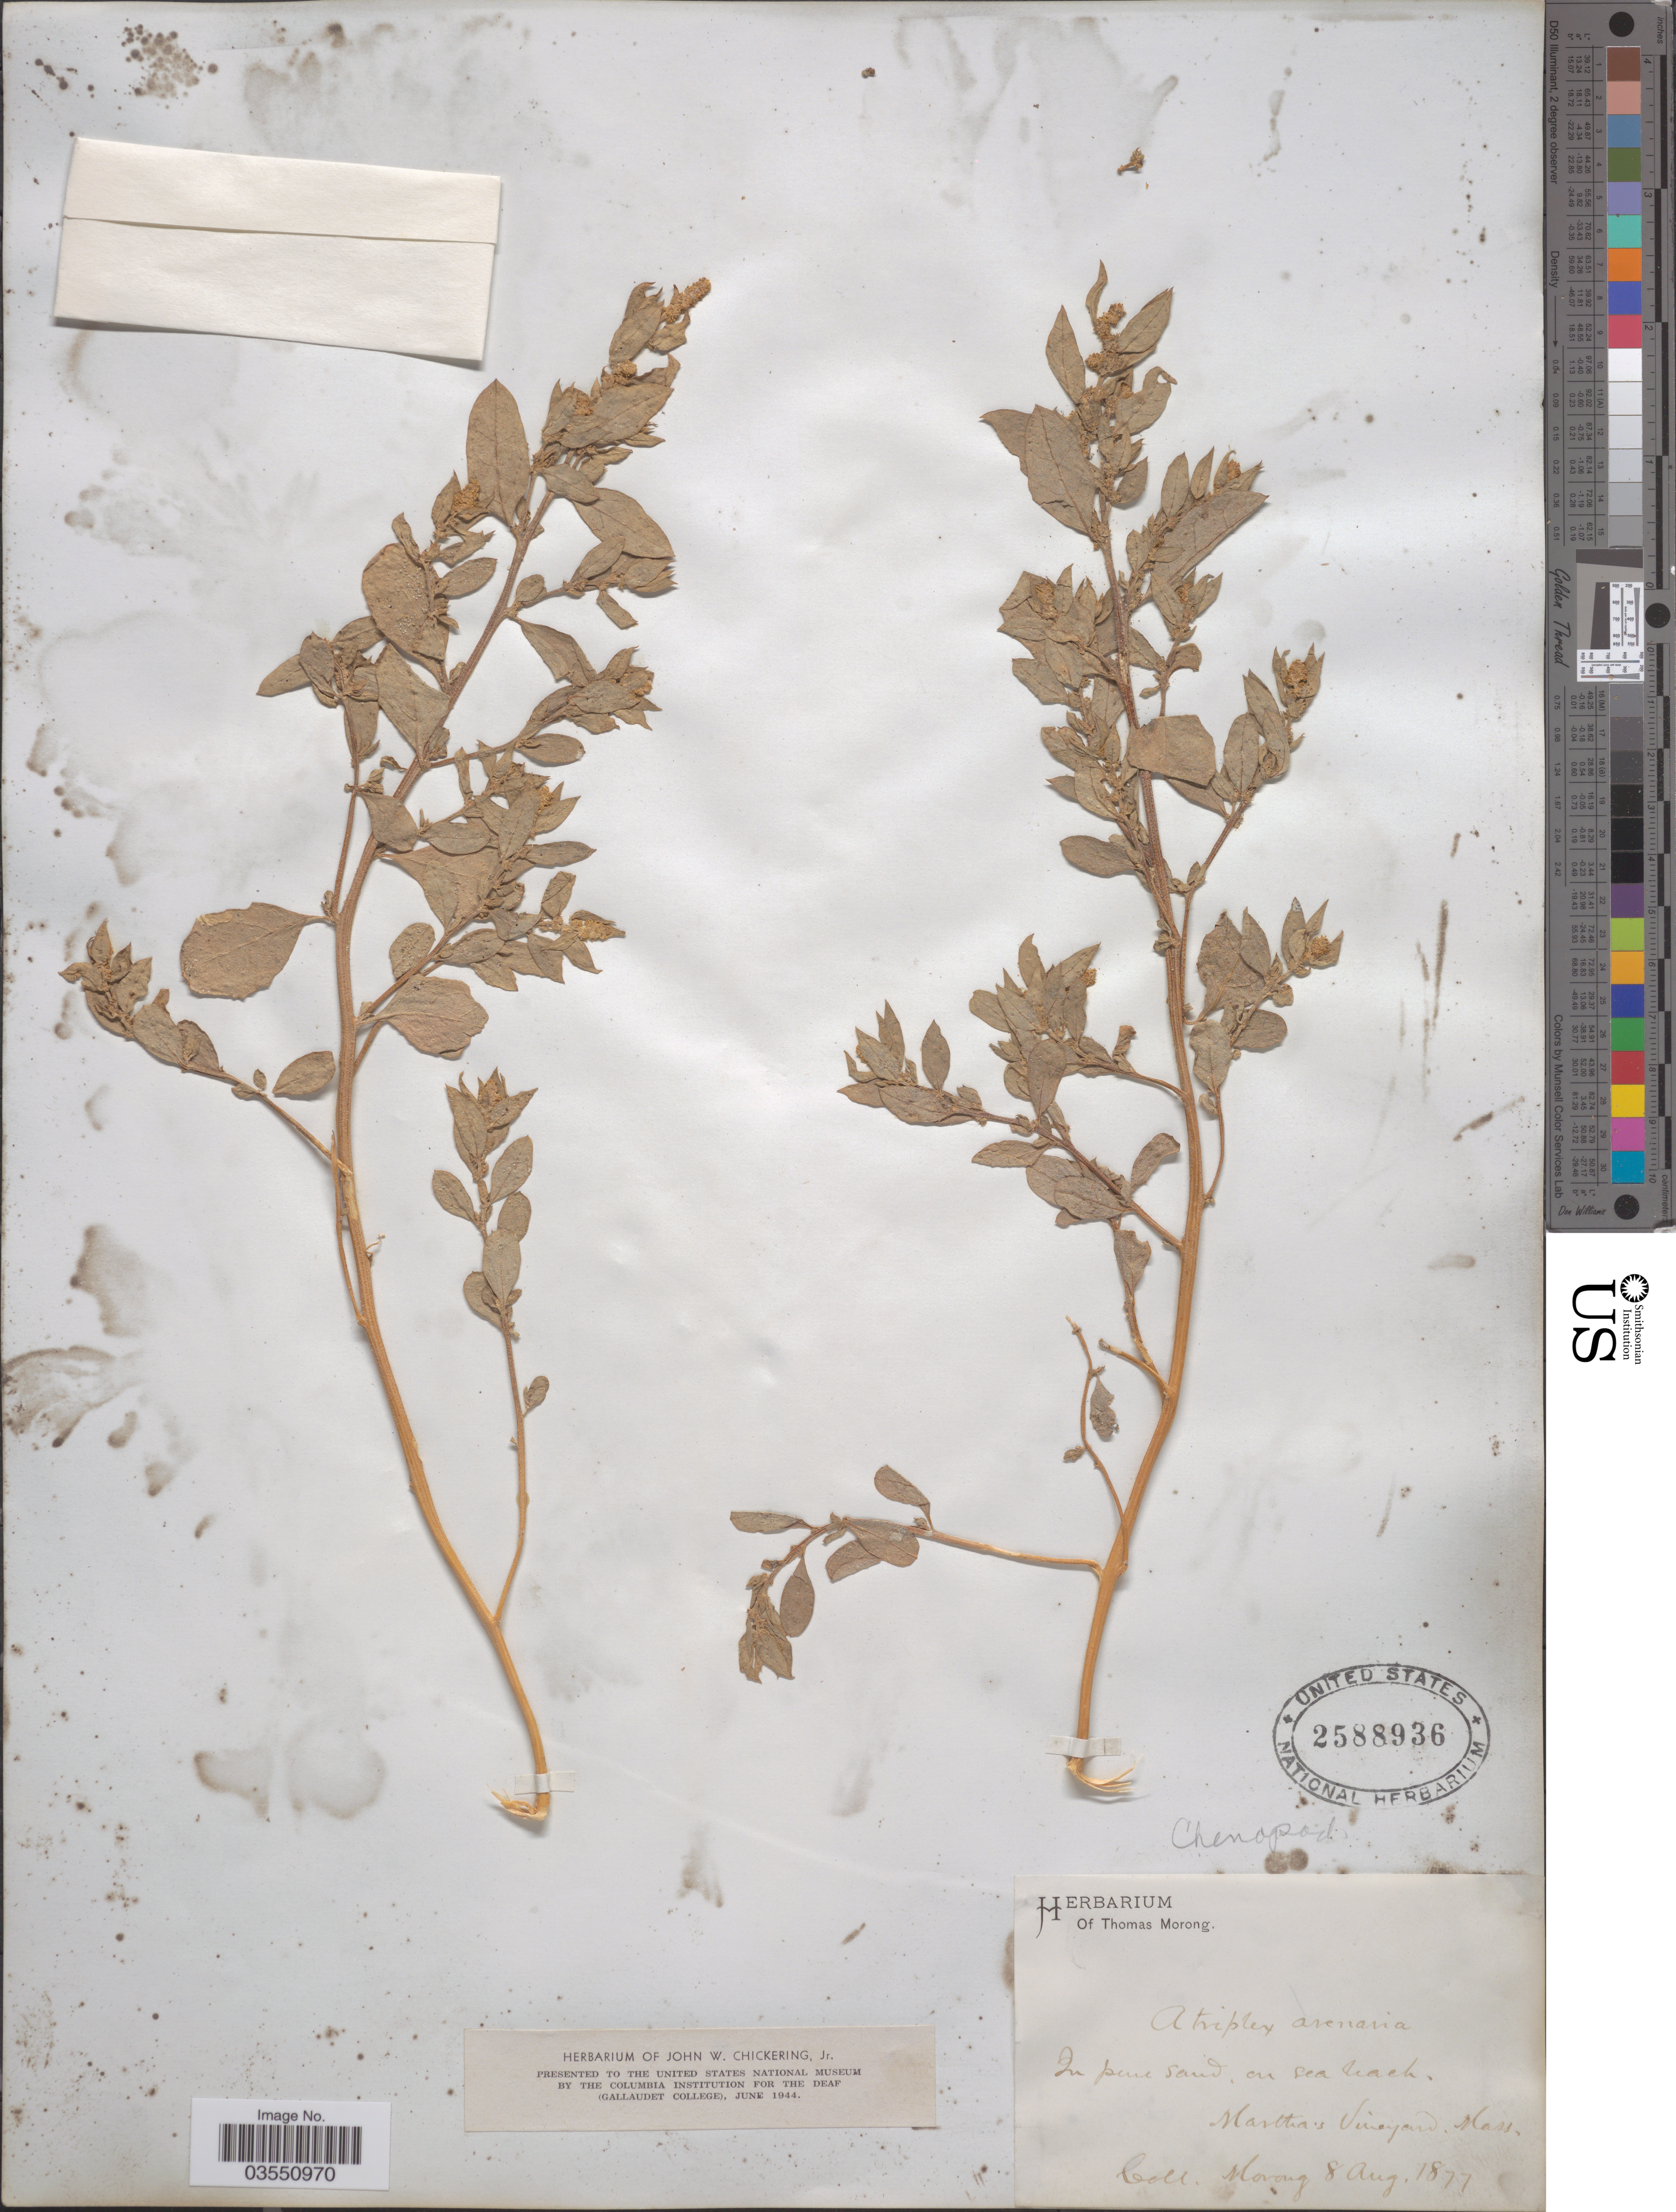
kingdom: Plantae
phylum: Tracheophyta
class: Magnoliopsida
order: Caryophyllales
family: Amaranthaceae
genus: Atriplex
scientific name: Atriplex arenaria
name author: Nutt.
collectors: ex herb. T. Morong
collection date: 1877-08-08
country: United States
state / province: Massachusetts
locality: Martha's Vineyard.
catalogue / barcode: US 2588936